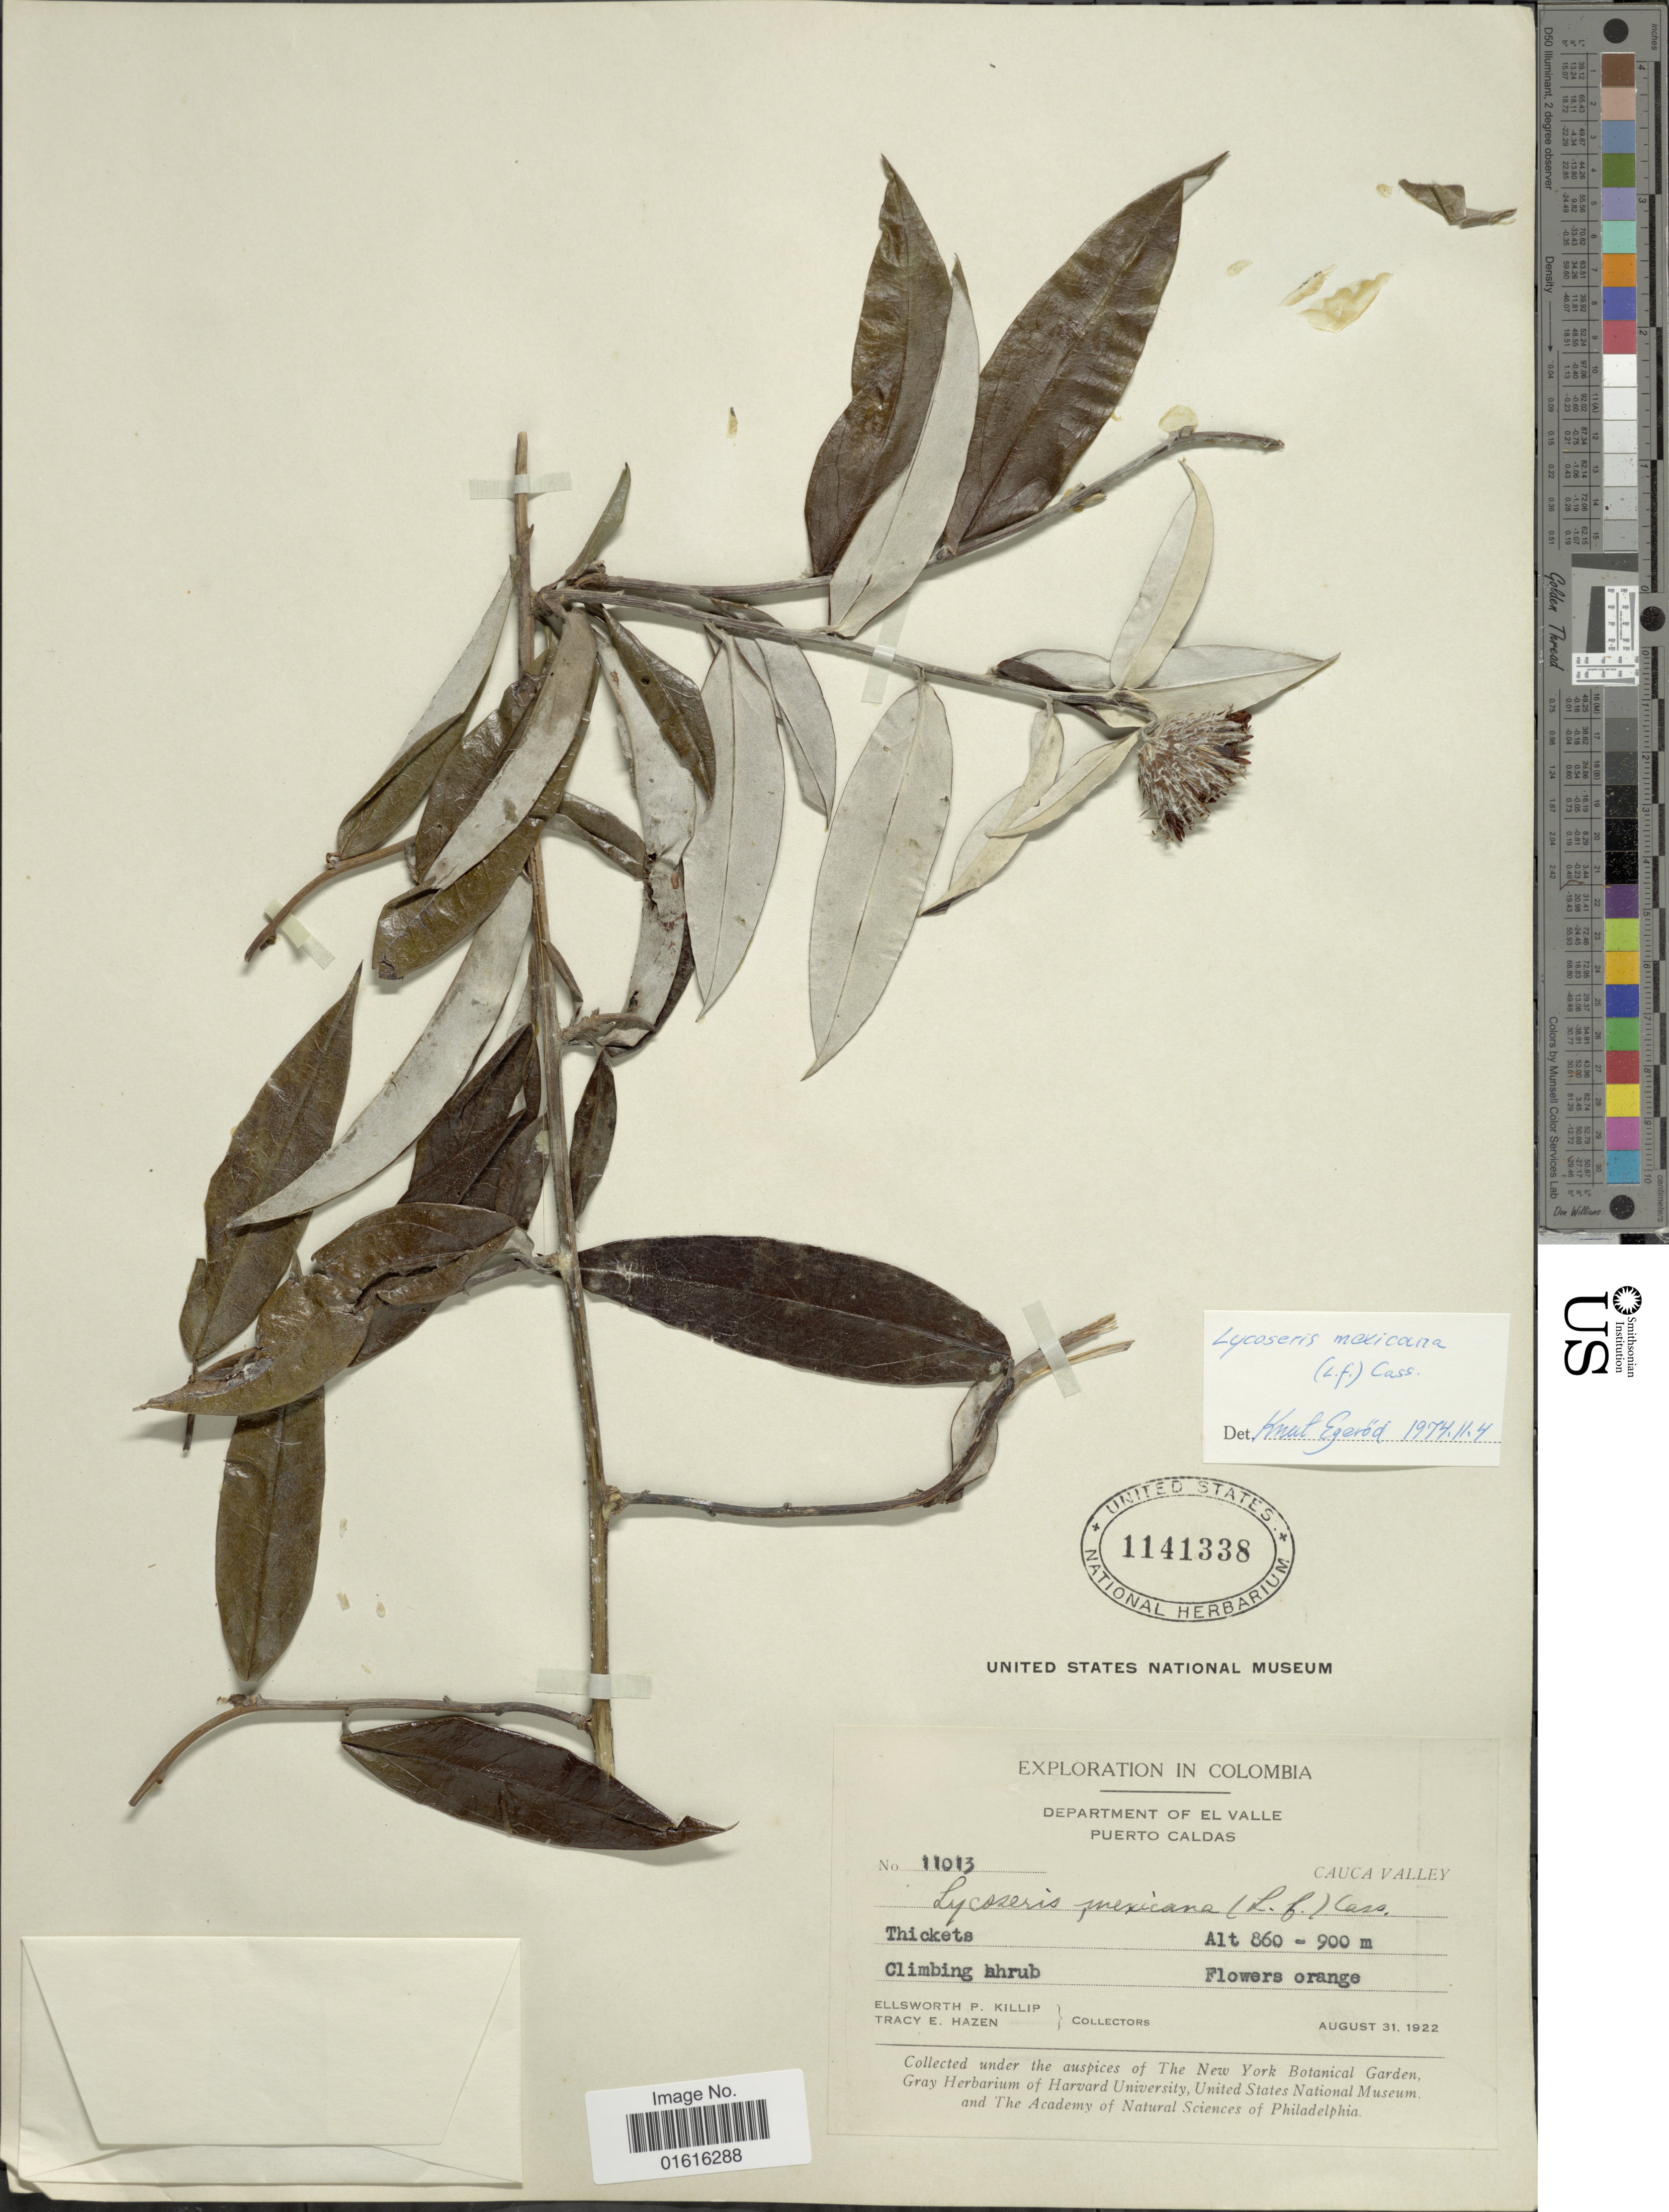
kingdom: Plantae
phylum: Tracheophyta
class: Magnoliopsida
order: Asterales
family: Asteraceae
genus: Lycoseris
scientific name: Lycoseris mexicana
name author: (L. f.) Cass.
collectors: E. P. Killip & T. E. Hazen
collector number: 11013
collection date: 1922-08-31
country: Colombia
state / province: Valle del Cauca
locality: Department of El valle. Puerto Caldas. Cauca Valley.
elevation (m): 860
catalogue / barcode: US 1141338